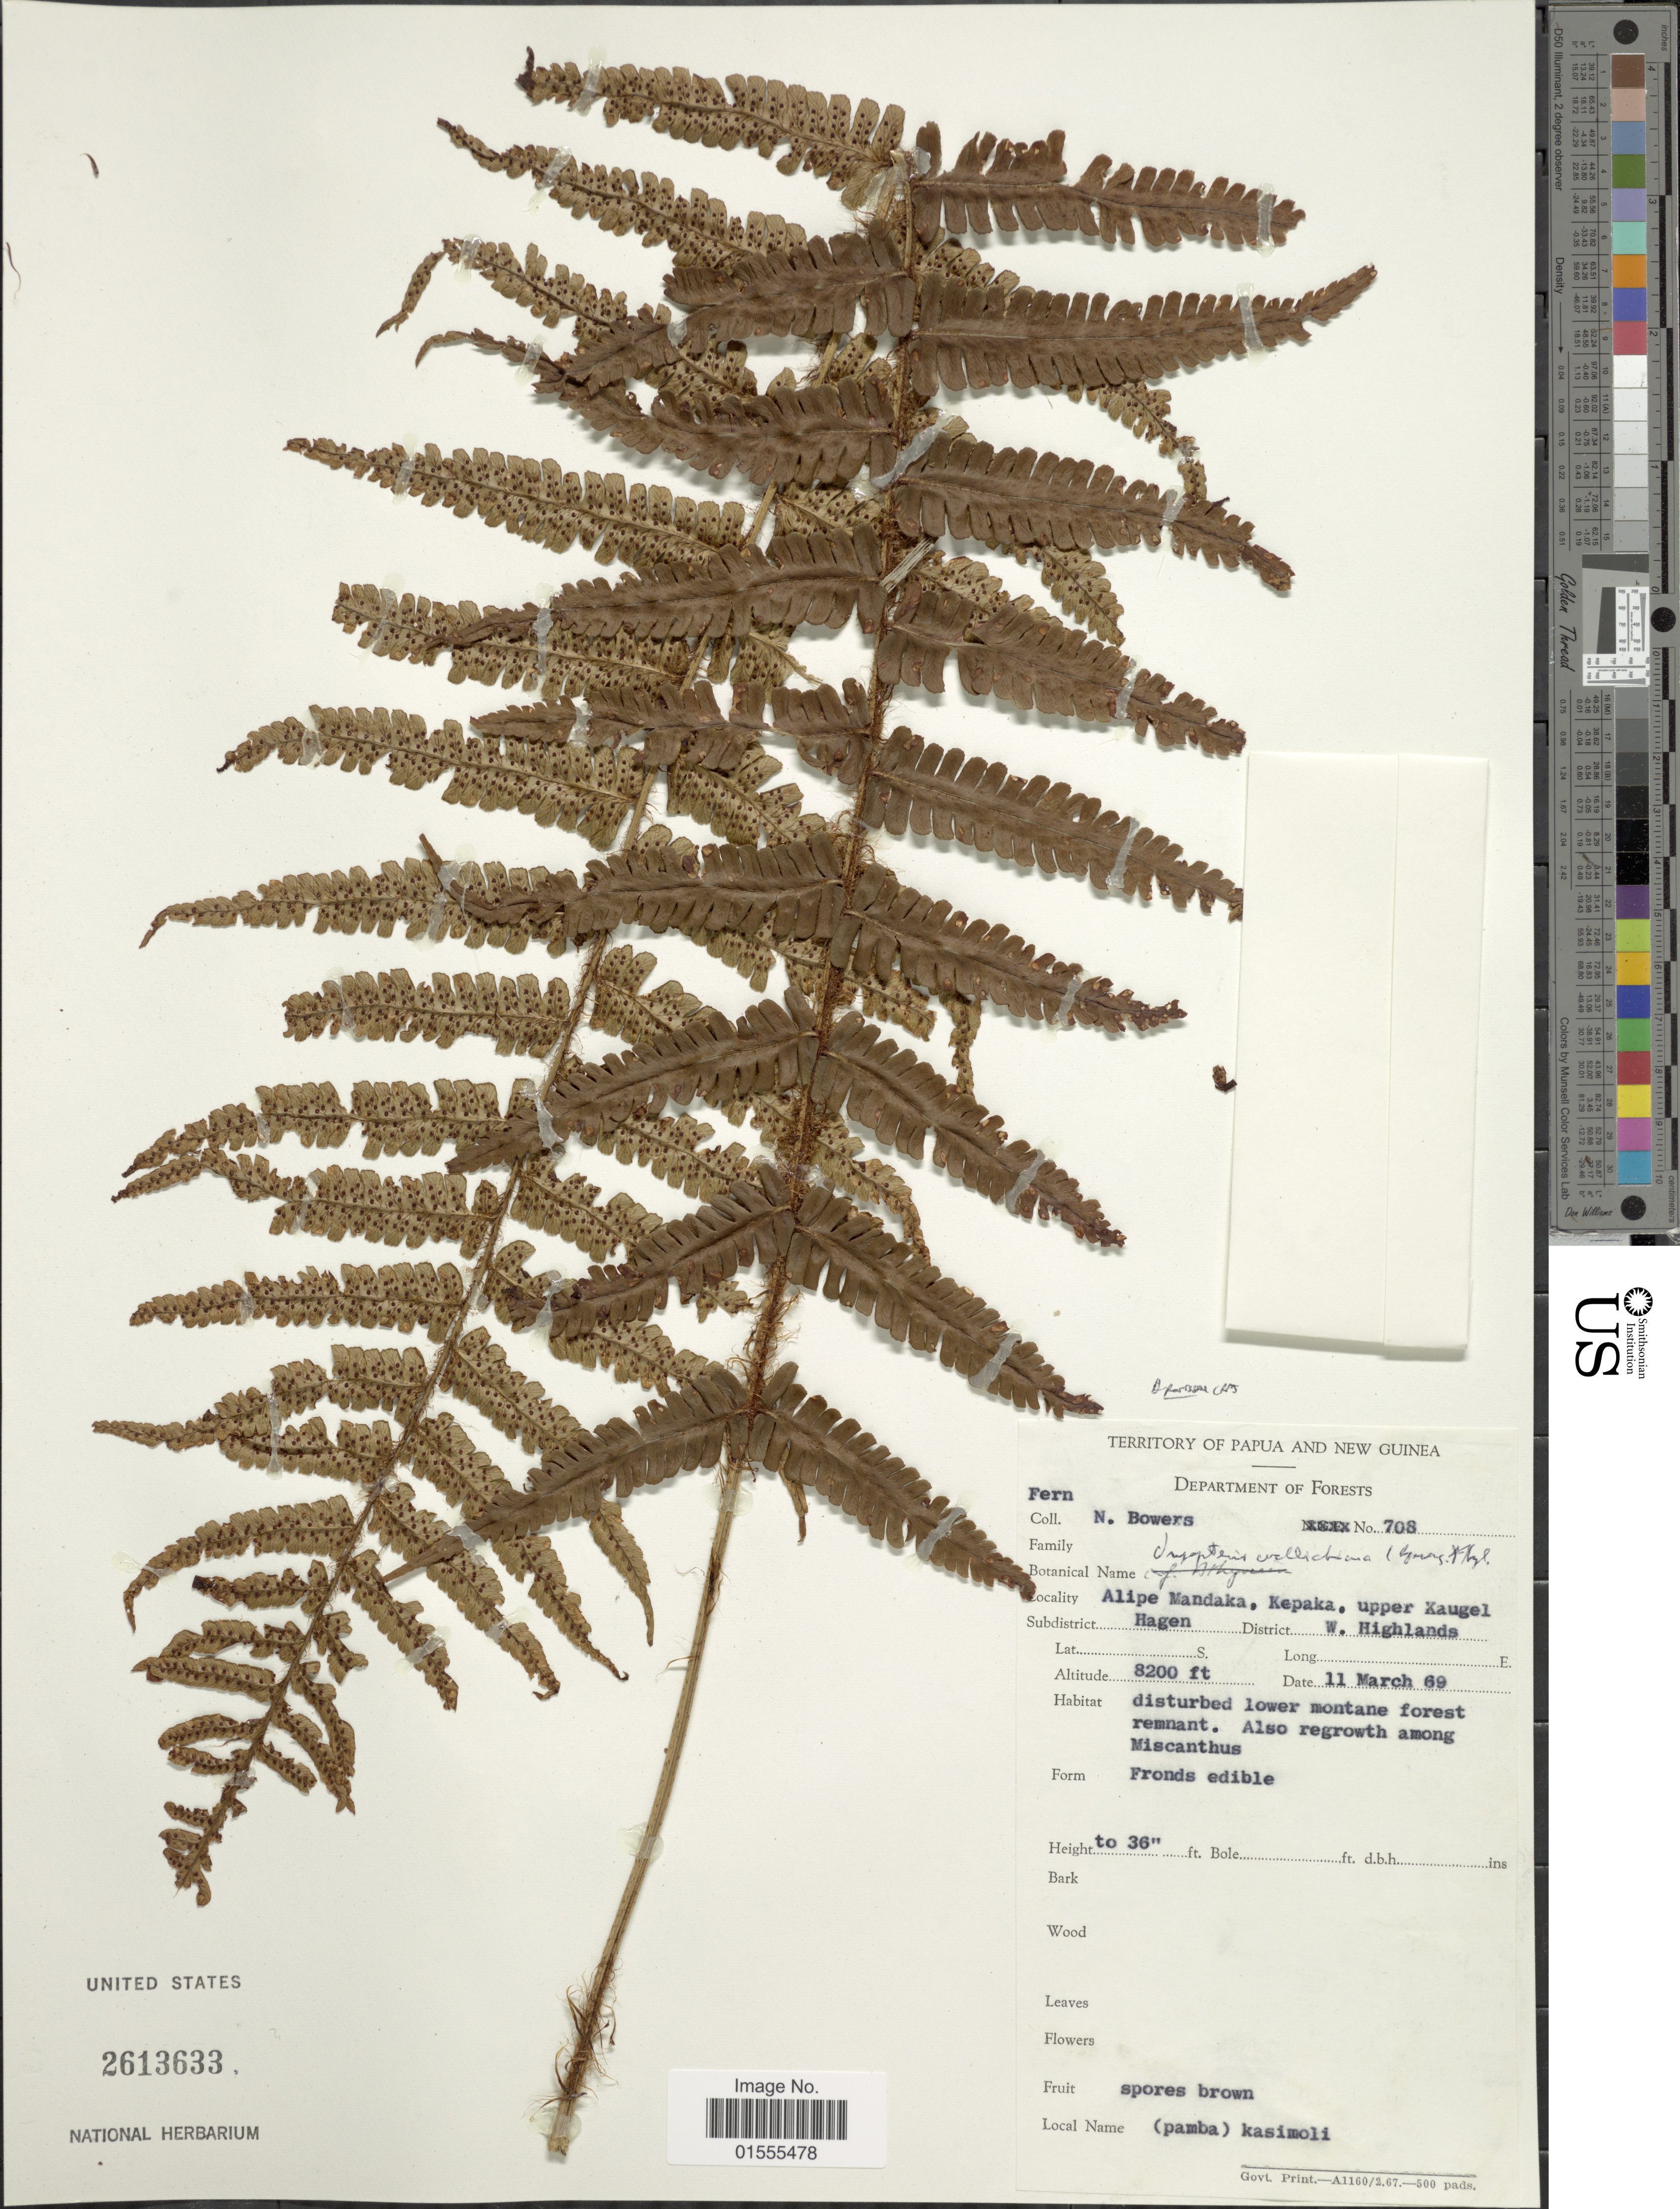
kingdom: Plantae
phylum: Tracheophyta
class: Polypodiopsida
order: Polypodiales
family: Dryopteridaceae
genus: Dryopteris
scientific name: Dryopteris wallichiana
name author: (Spreng.) Hyl.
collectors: N. Bowers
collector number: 708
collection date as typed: Transcribed d/m/y: 11/3/69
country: Papua New Guinea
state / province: Western Highlands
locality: Alipe Mandaka, Kepaka, upper Kaugel, Subdustrict Hagen, District W. Highlands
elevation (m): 2499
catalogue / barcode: US 2613633